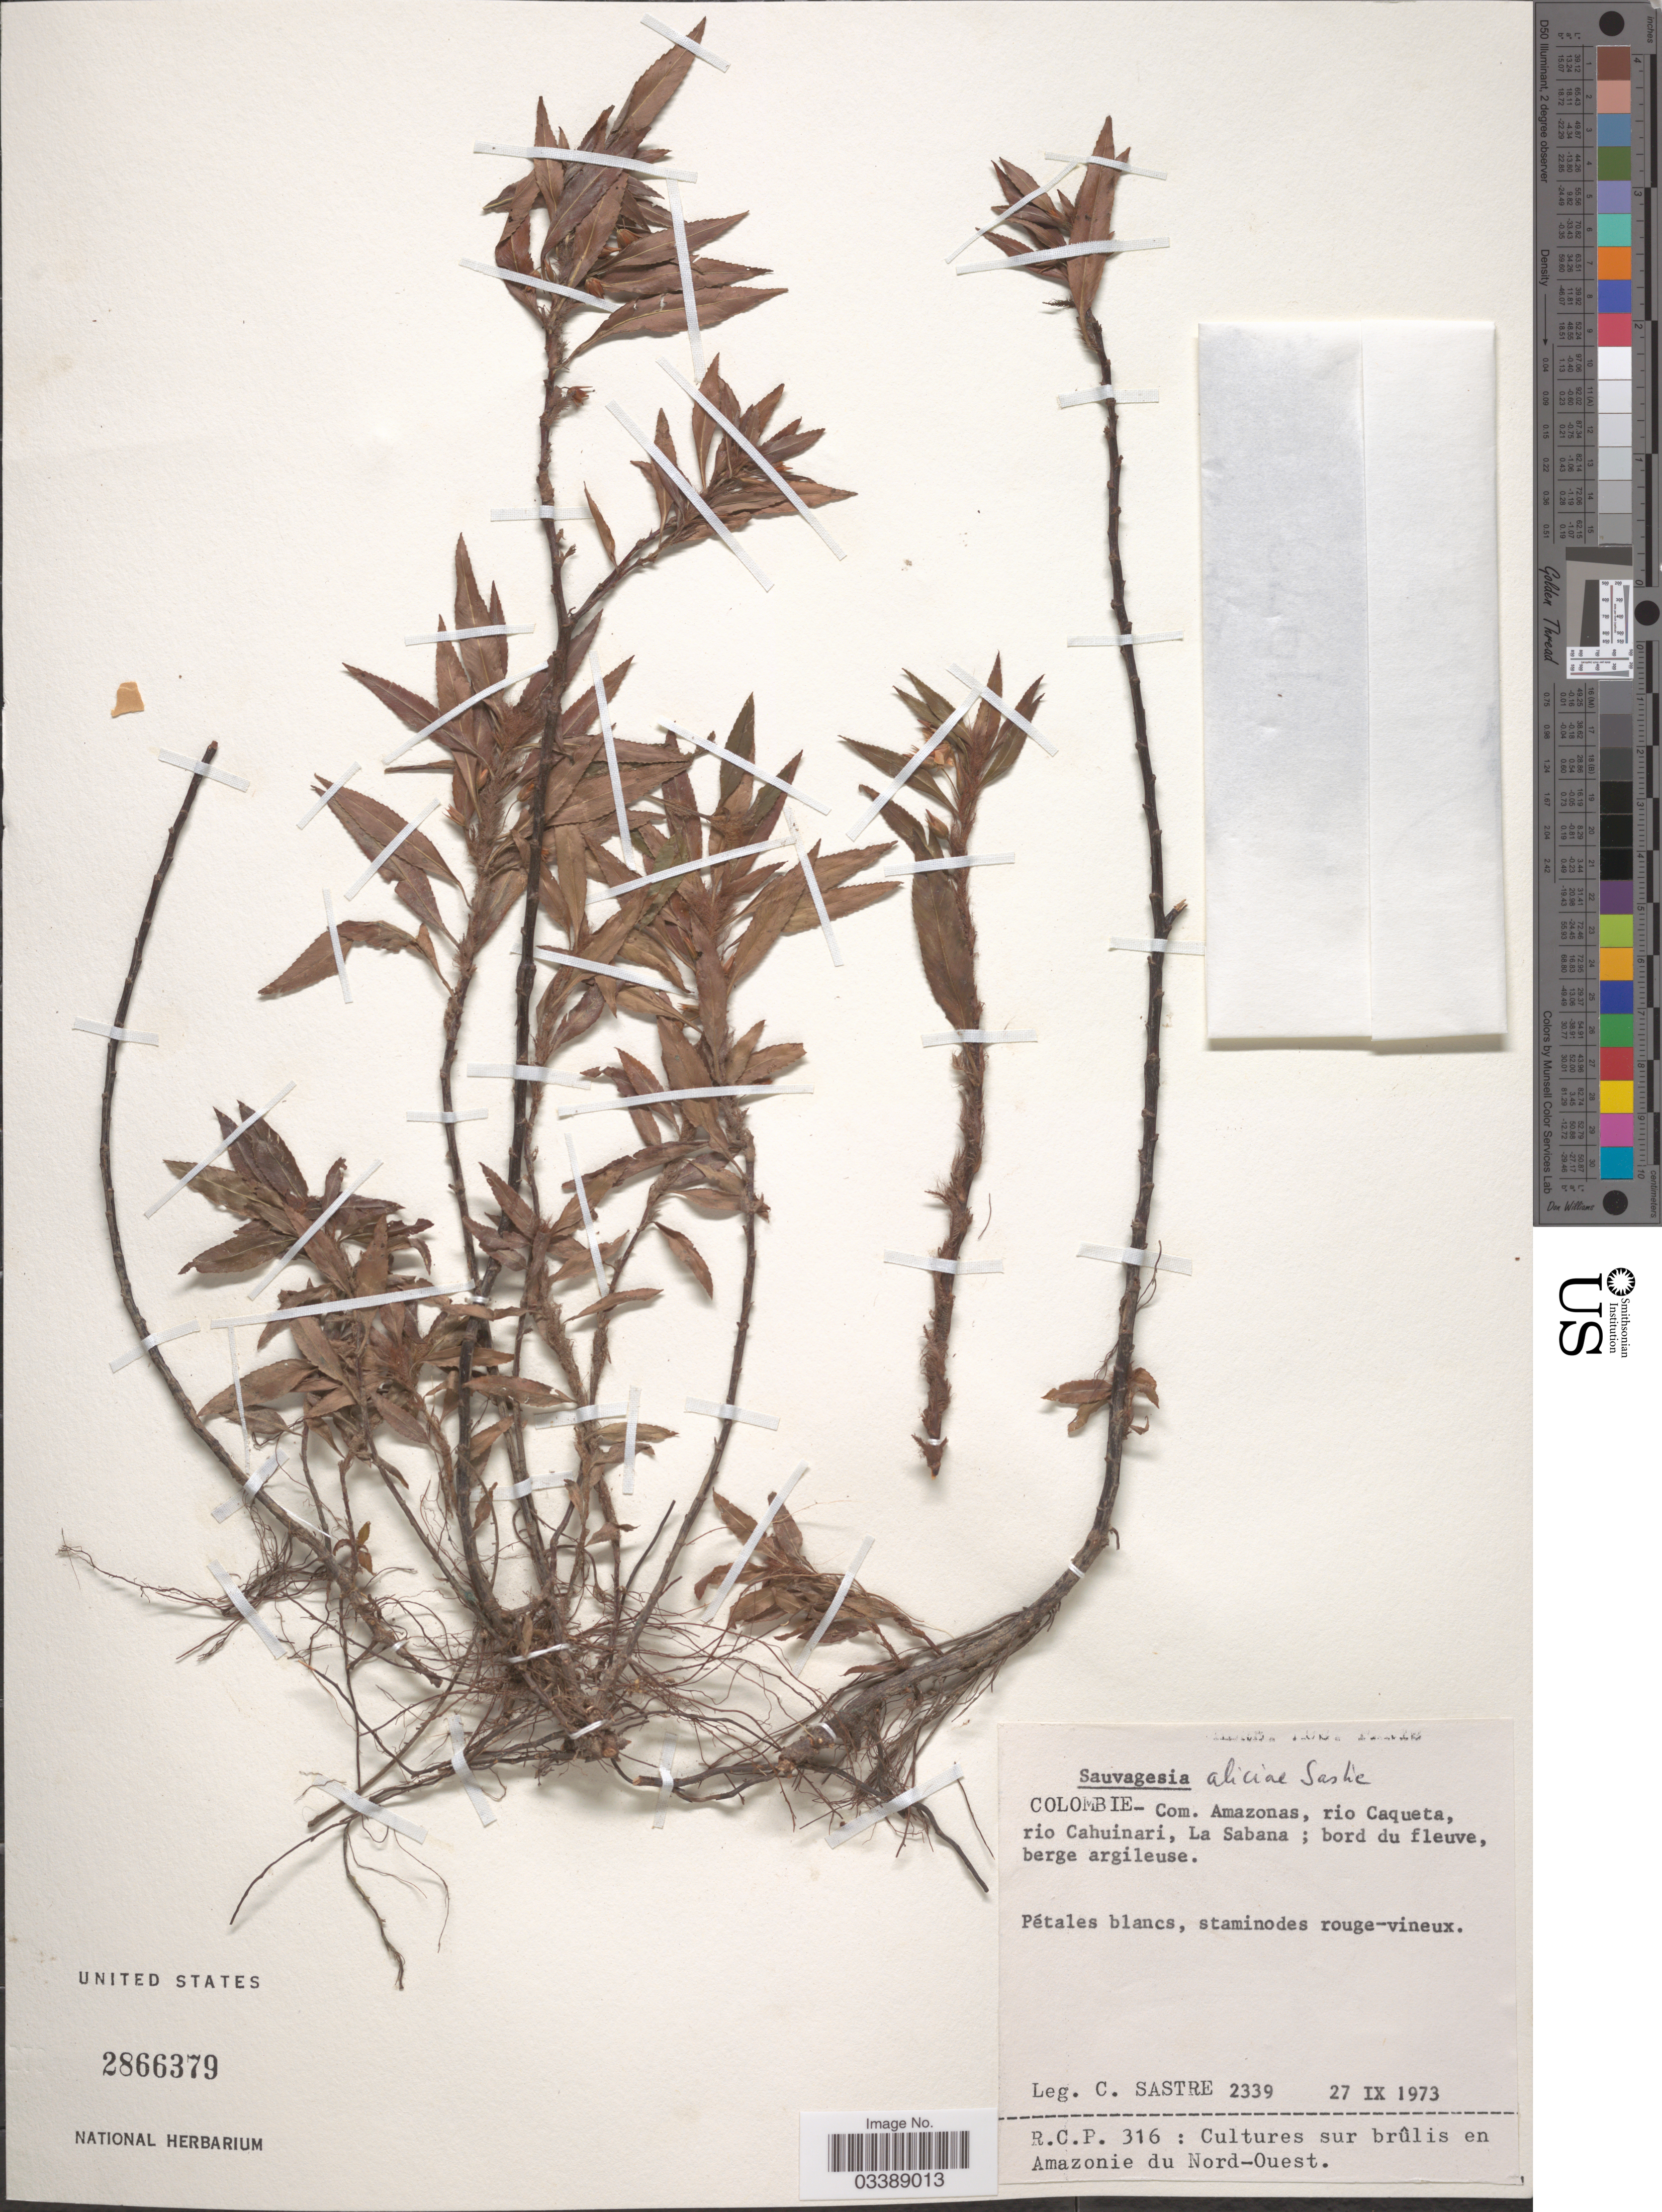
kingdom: Plantae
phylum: Tracheophyta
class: Magnoliopsida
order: Malpighiales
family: Ochnaceae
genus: Sauvagesia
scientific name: Sauvagesia aliciae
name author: Sastre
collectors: C. Sastre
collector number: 2339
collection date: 1973-09-27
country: Colombia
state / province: Amazônas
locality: Com. Amazonas, rio Caqueta, rio Cahuinari, La Sabana.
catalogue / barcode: US 2866379